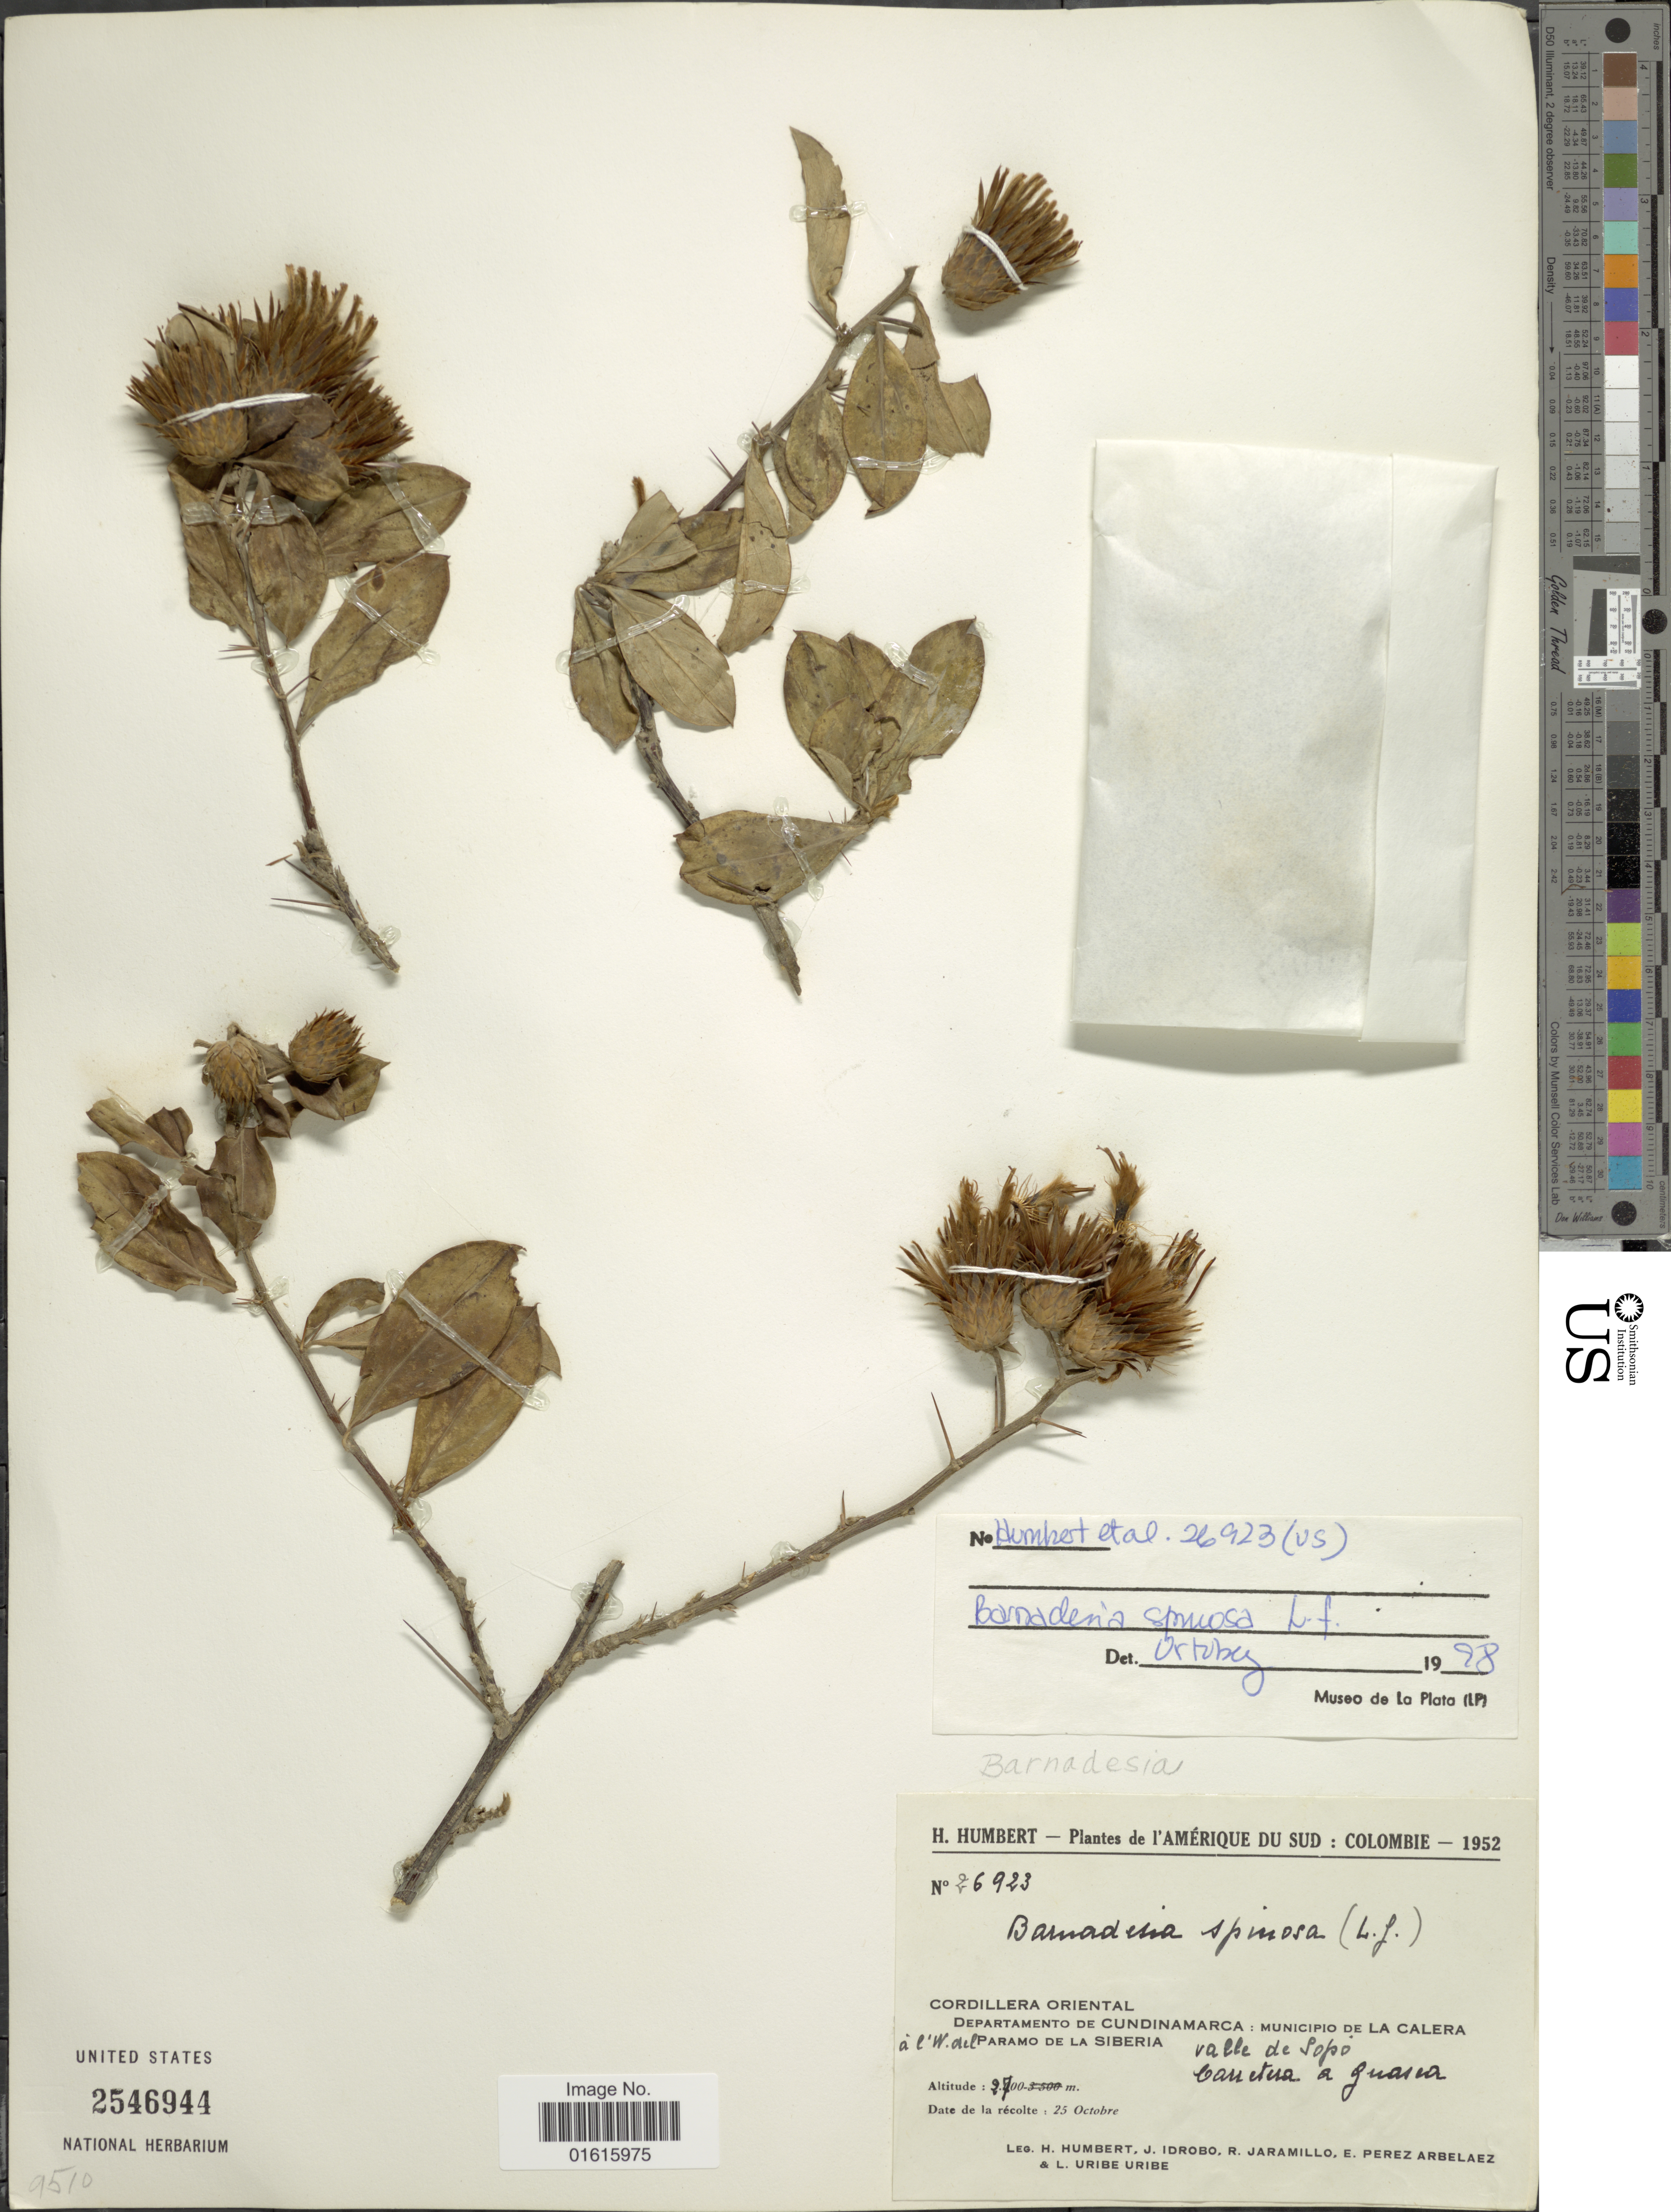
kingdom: Plantae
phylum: Tracheophyta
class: Magnoliopsida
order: Asterales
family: Asteraceae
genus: Barnadesia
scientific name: Barnadesia spinosa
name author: L. f.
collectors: H. Humbert, J. M. Idrobo, R. Jaramillo M., E. Pérez Arbeláez & U. Uribe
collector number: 26923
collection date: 1952-10-23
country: Colombia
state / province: Cundinamarca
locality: Cordillera Oriental: municipio de la Calera, a l'W. del Paramo de la Siberia, Valle de Sopo, carretera a Guasca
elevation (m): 2700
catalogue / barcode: US 2546944